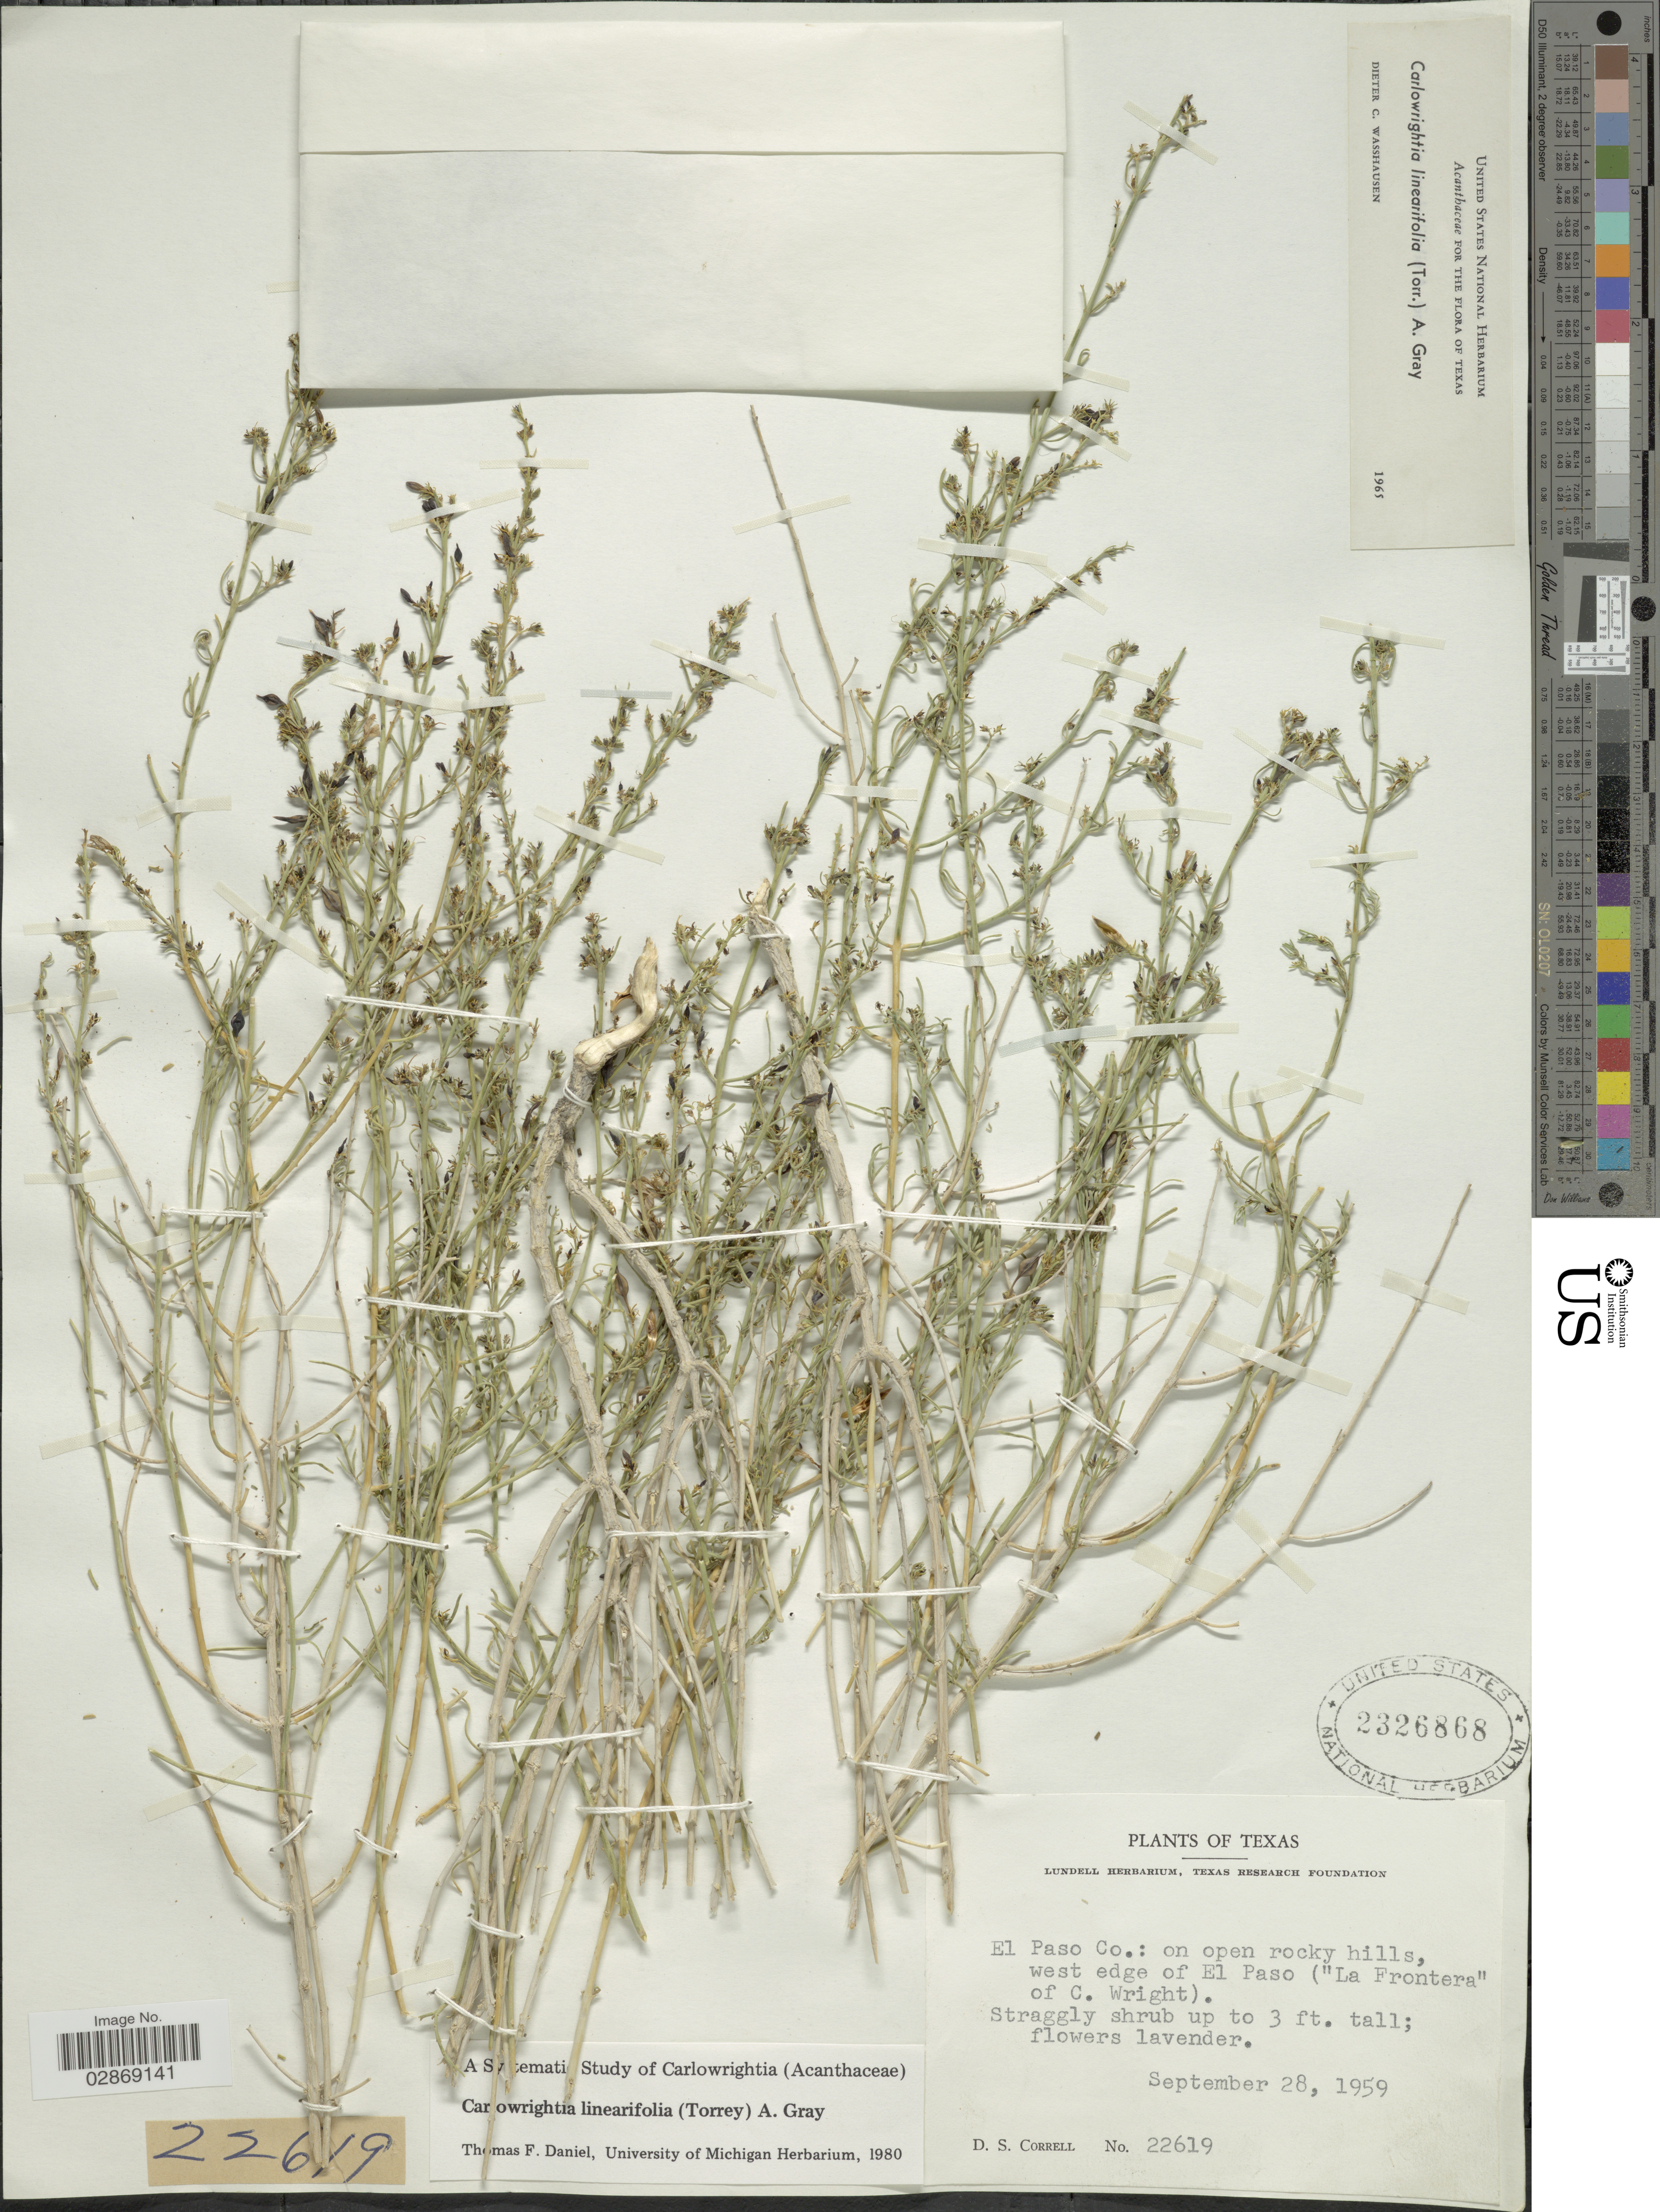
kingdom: Plantae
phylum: Tracheophyta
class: Magnoliopsida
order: Lamiales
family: Acanthaceae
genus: Carlowrightia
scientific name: Carlowrightia linearifolia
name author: (Torr.) A. Gray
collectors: D. S. Correll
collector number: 22619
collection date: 1959-09-28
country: United States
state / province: Texas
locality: El Paso Co.: on open rocky hills, west edge of El Paso ("La Frontera" of C. Wright).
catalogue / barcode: US 2326868